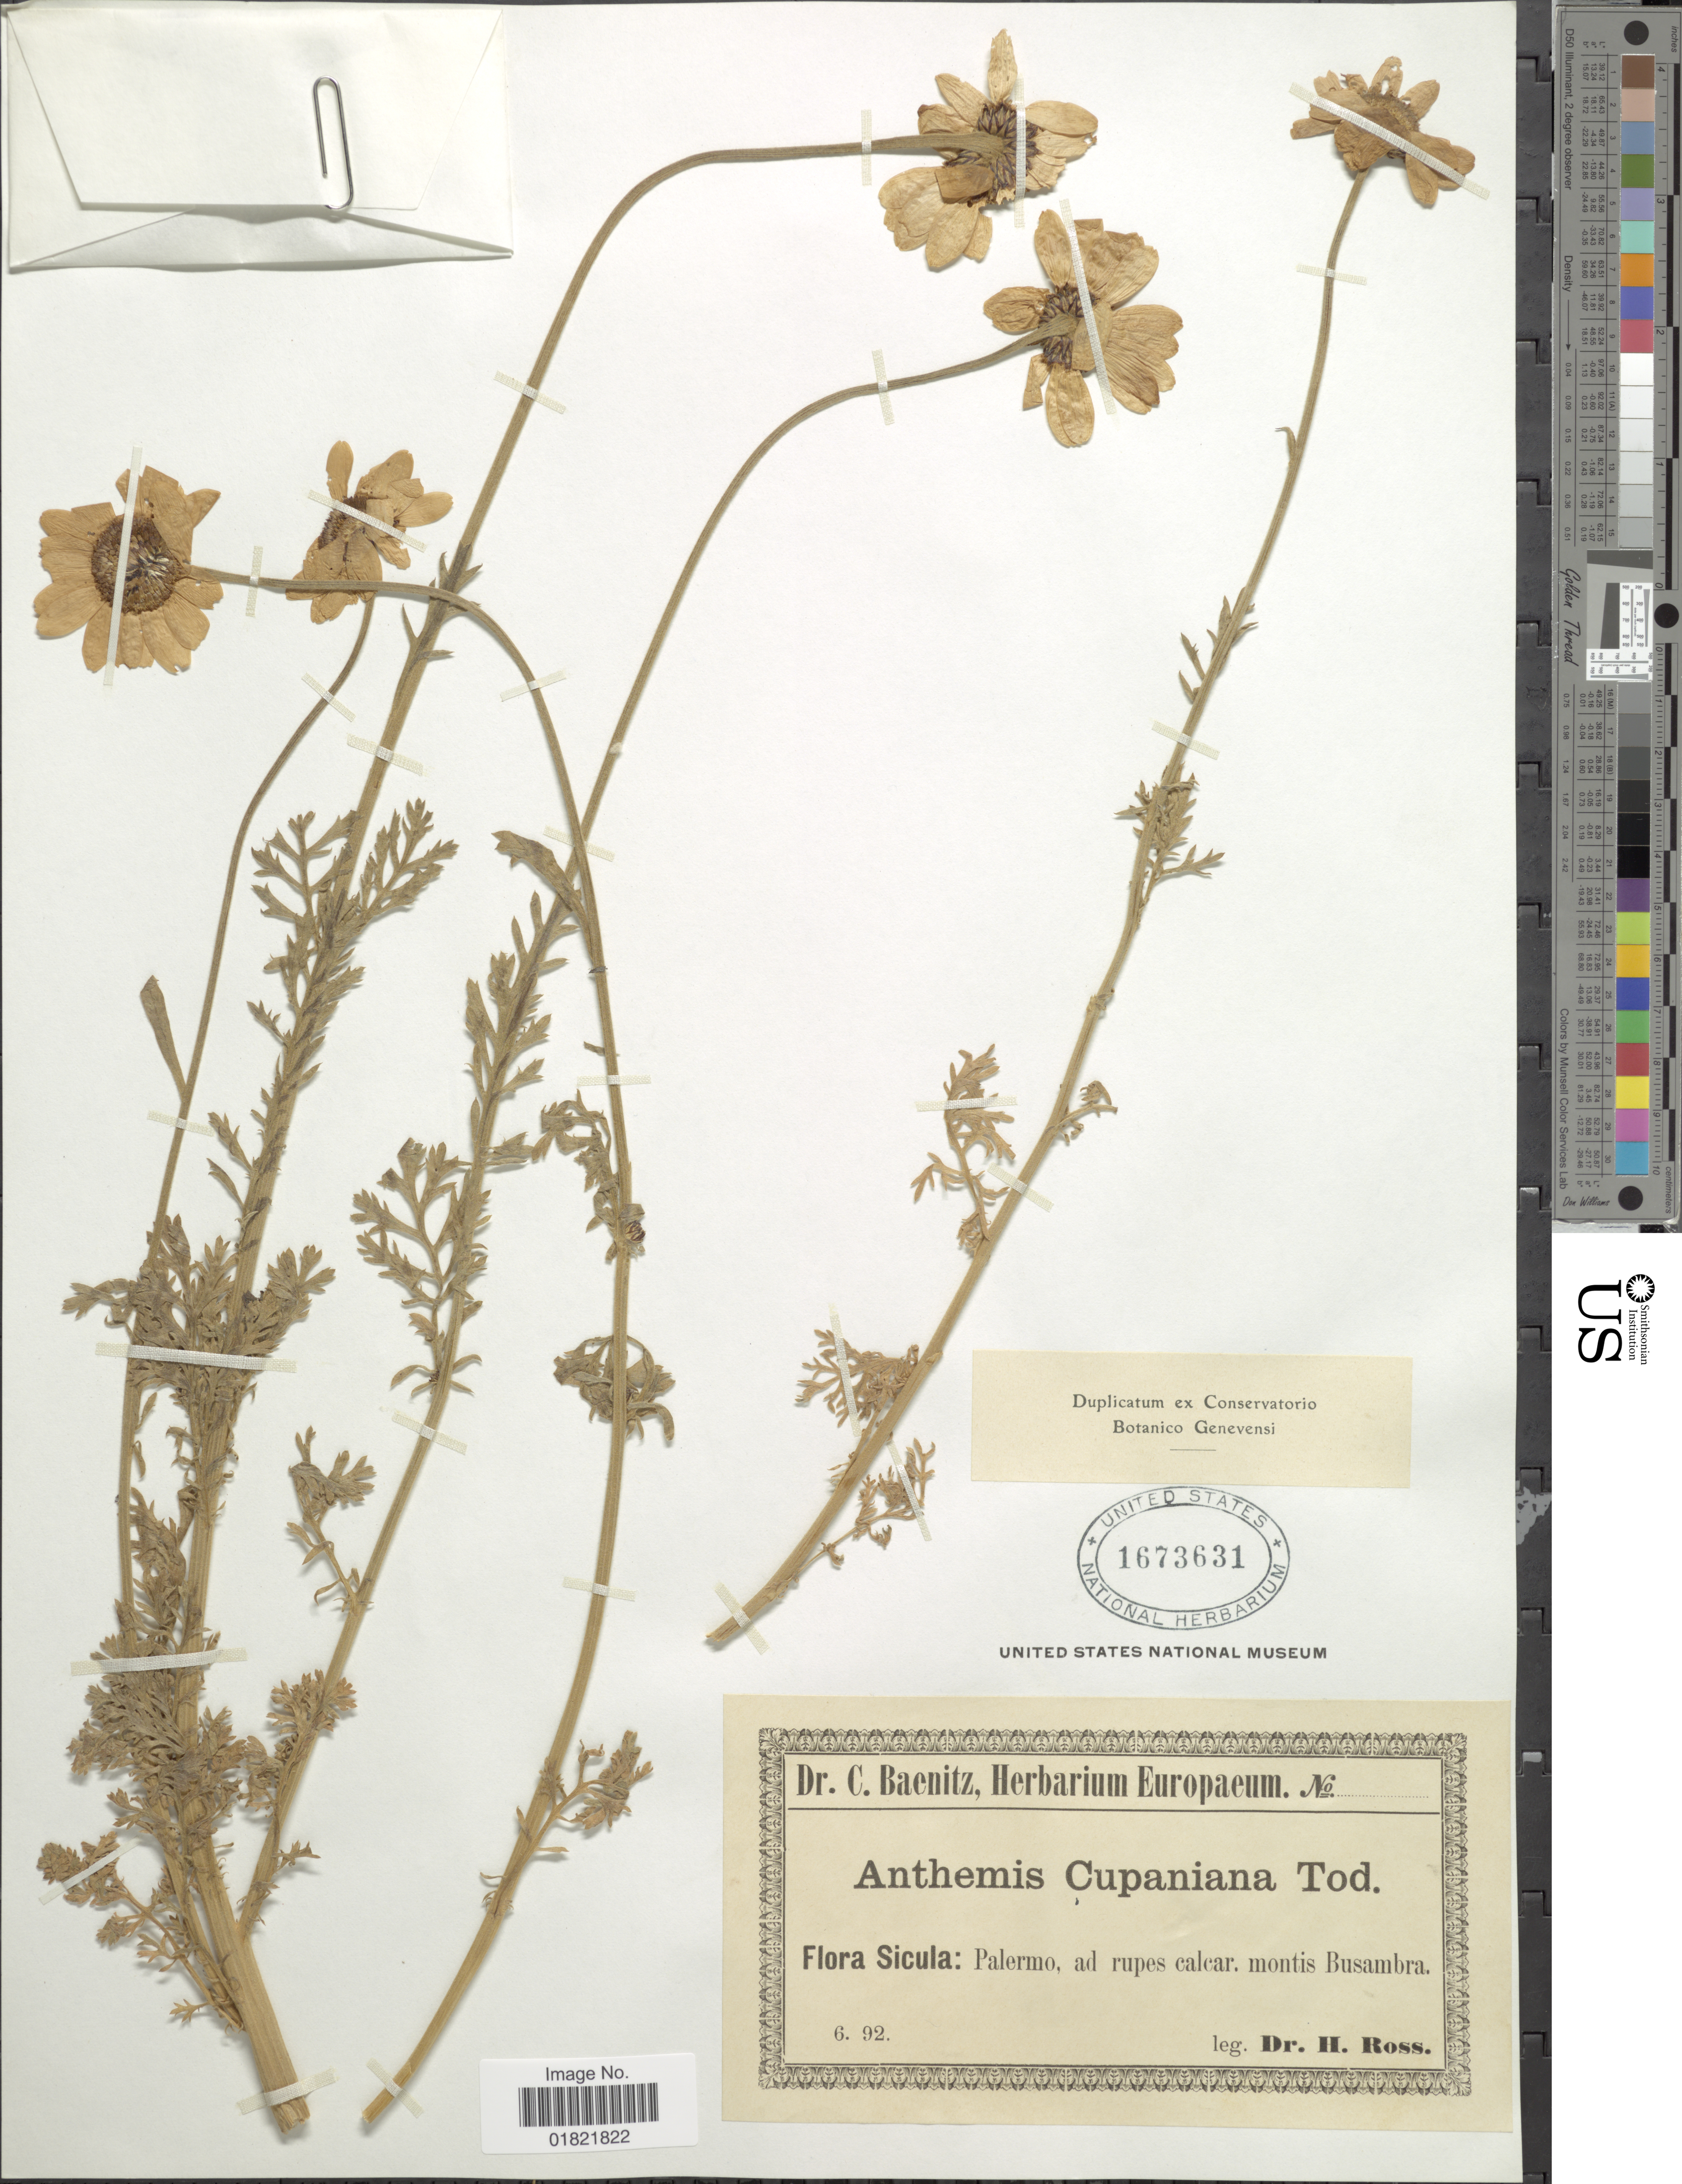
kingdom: Plantae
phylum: Tracheophyta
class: Magnoliopsida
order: Asterales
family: Asteraceae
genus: Anthemis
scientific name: Anthemis cupaniana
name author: Tod.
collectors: H. Ross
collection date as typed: Transcribed d/m/y: /6/92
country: Italy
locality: Sicula: Palermo, ad rupes calcar, montis Busambra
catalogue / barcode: US 1673631